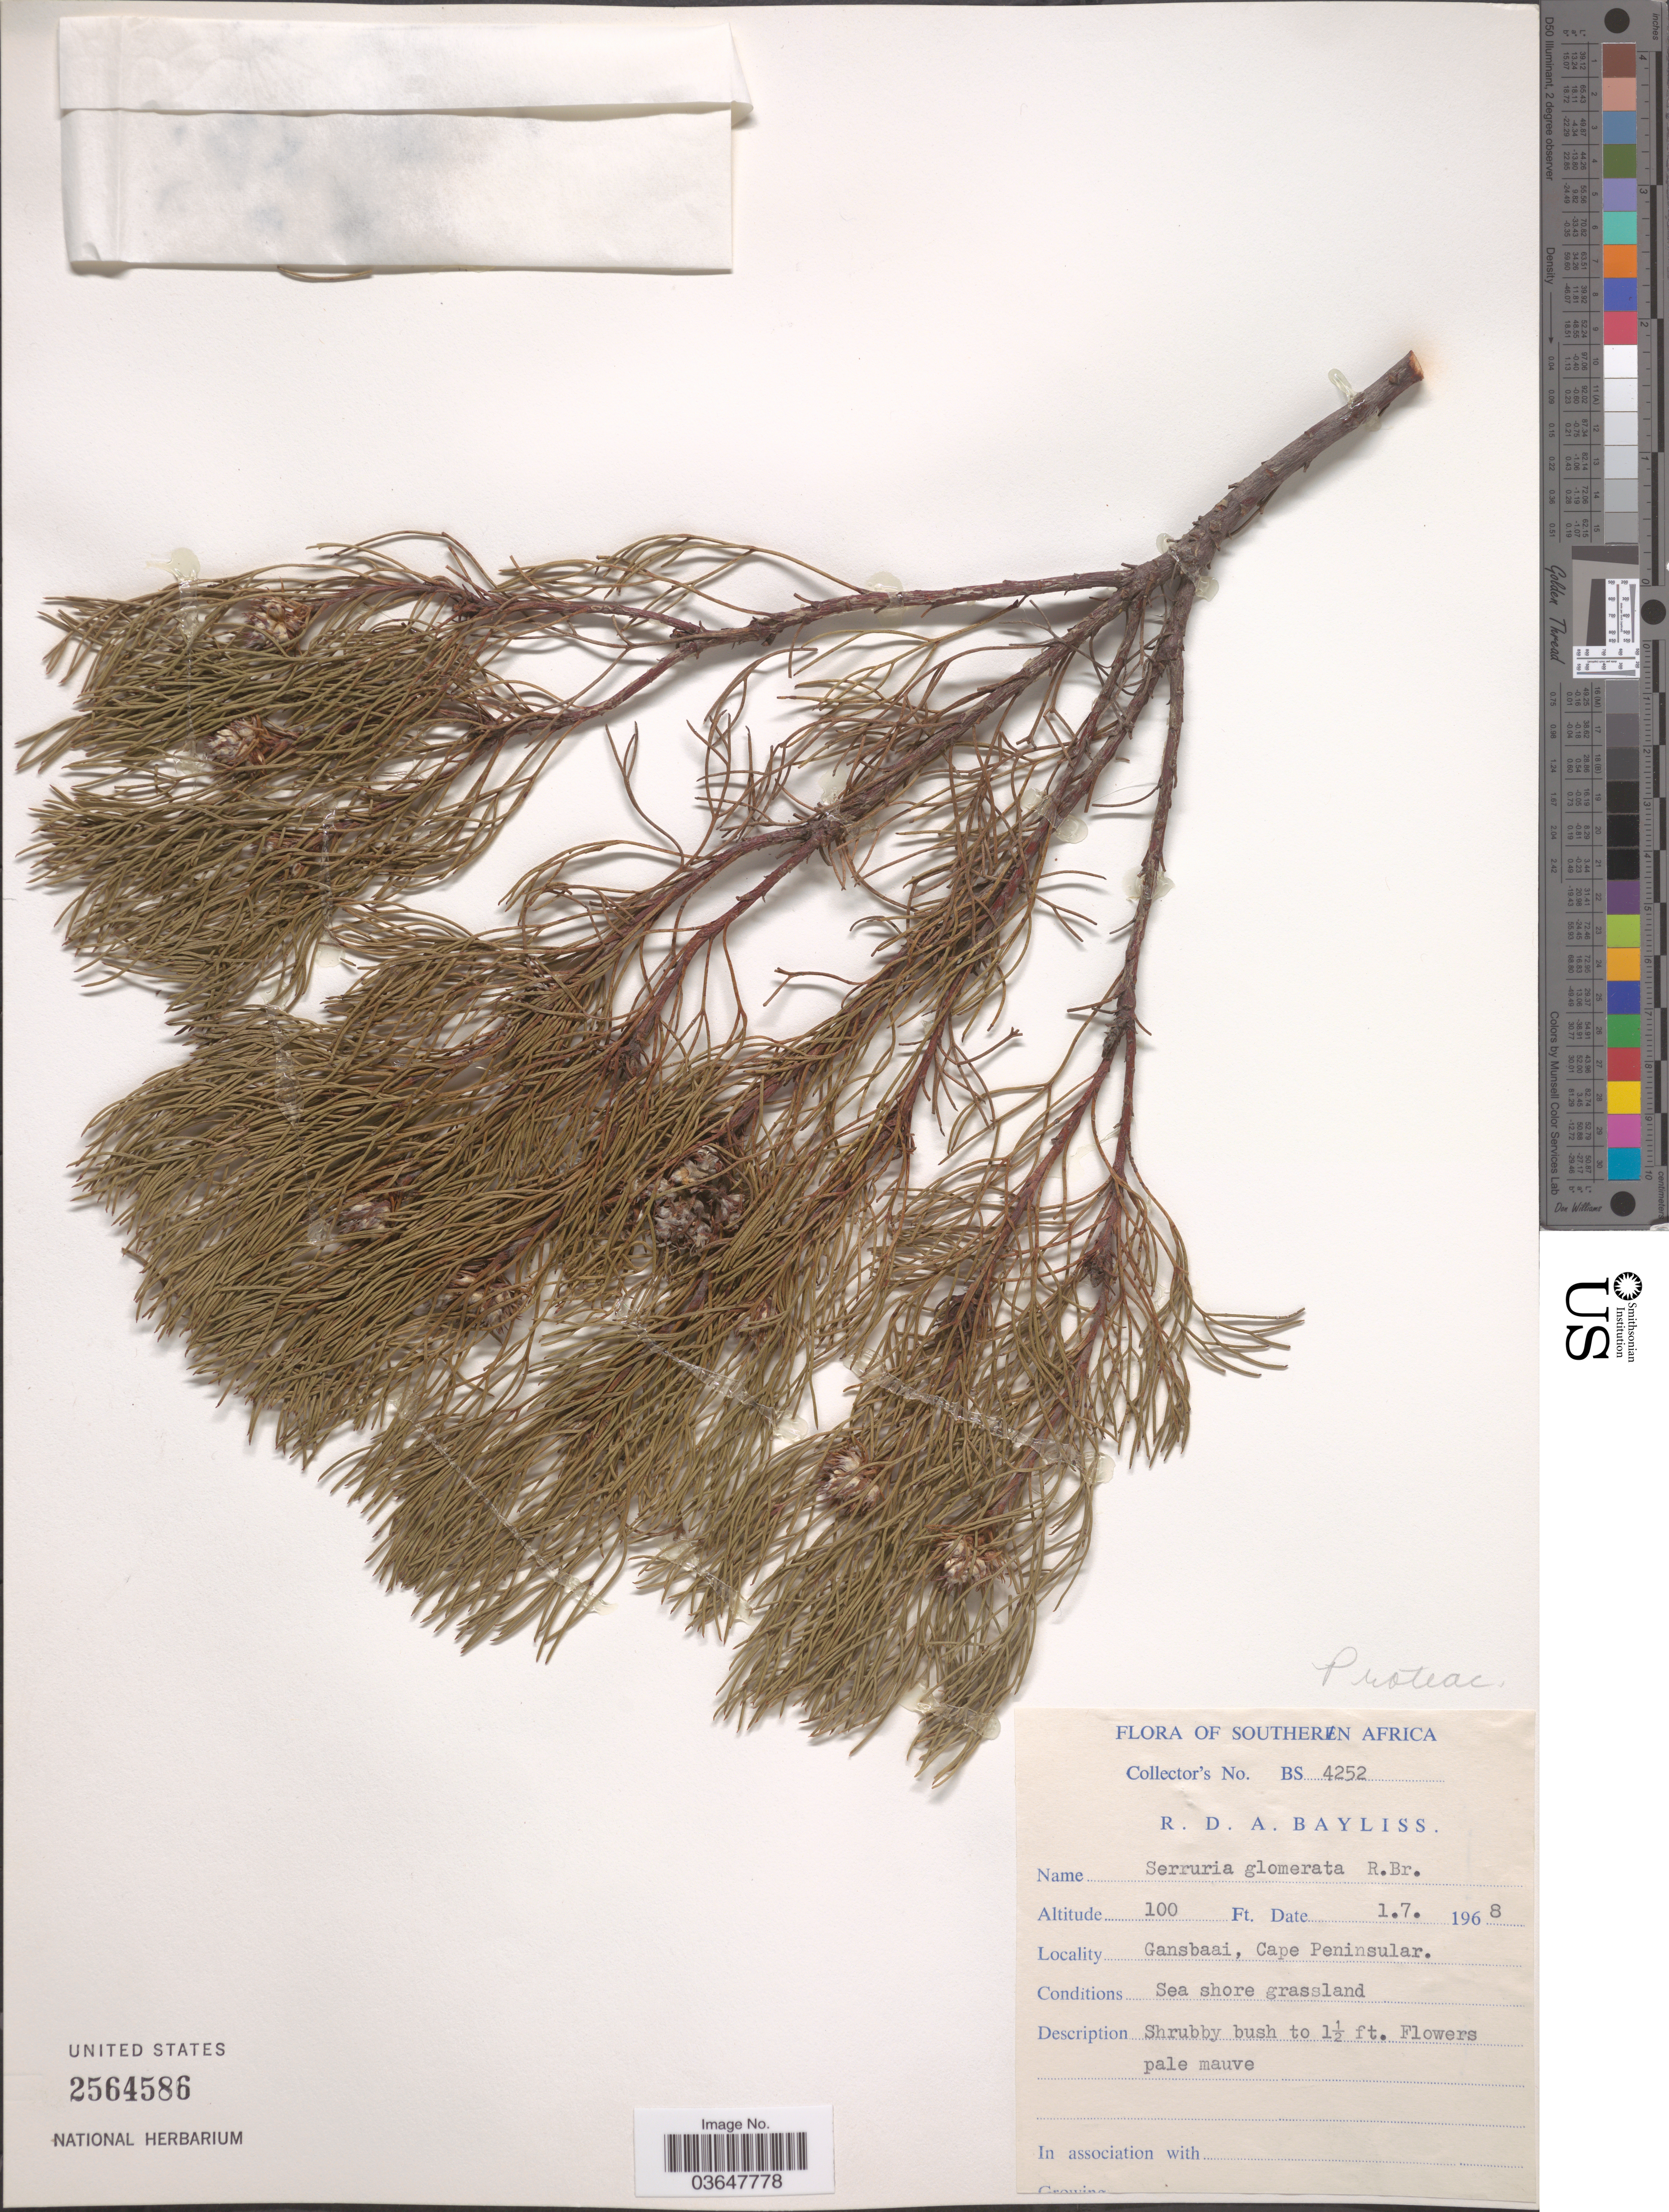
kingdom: Plantae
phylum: Tracheophyta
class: Magnoliopsida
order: Proteales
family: Proteaceae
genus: Serruria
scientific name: Serruria glomerata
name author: R. Br.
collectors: R. Bayliss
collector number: BS 4252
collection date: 1968-07-01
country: South Africa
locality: Southern Africa. Gansbaai, Cape Peninsular.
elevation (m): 30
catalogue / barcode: US 2564586